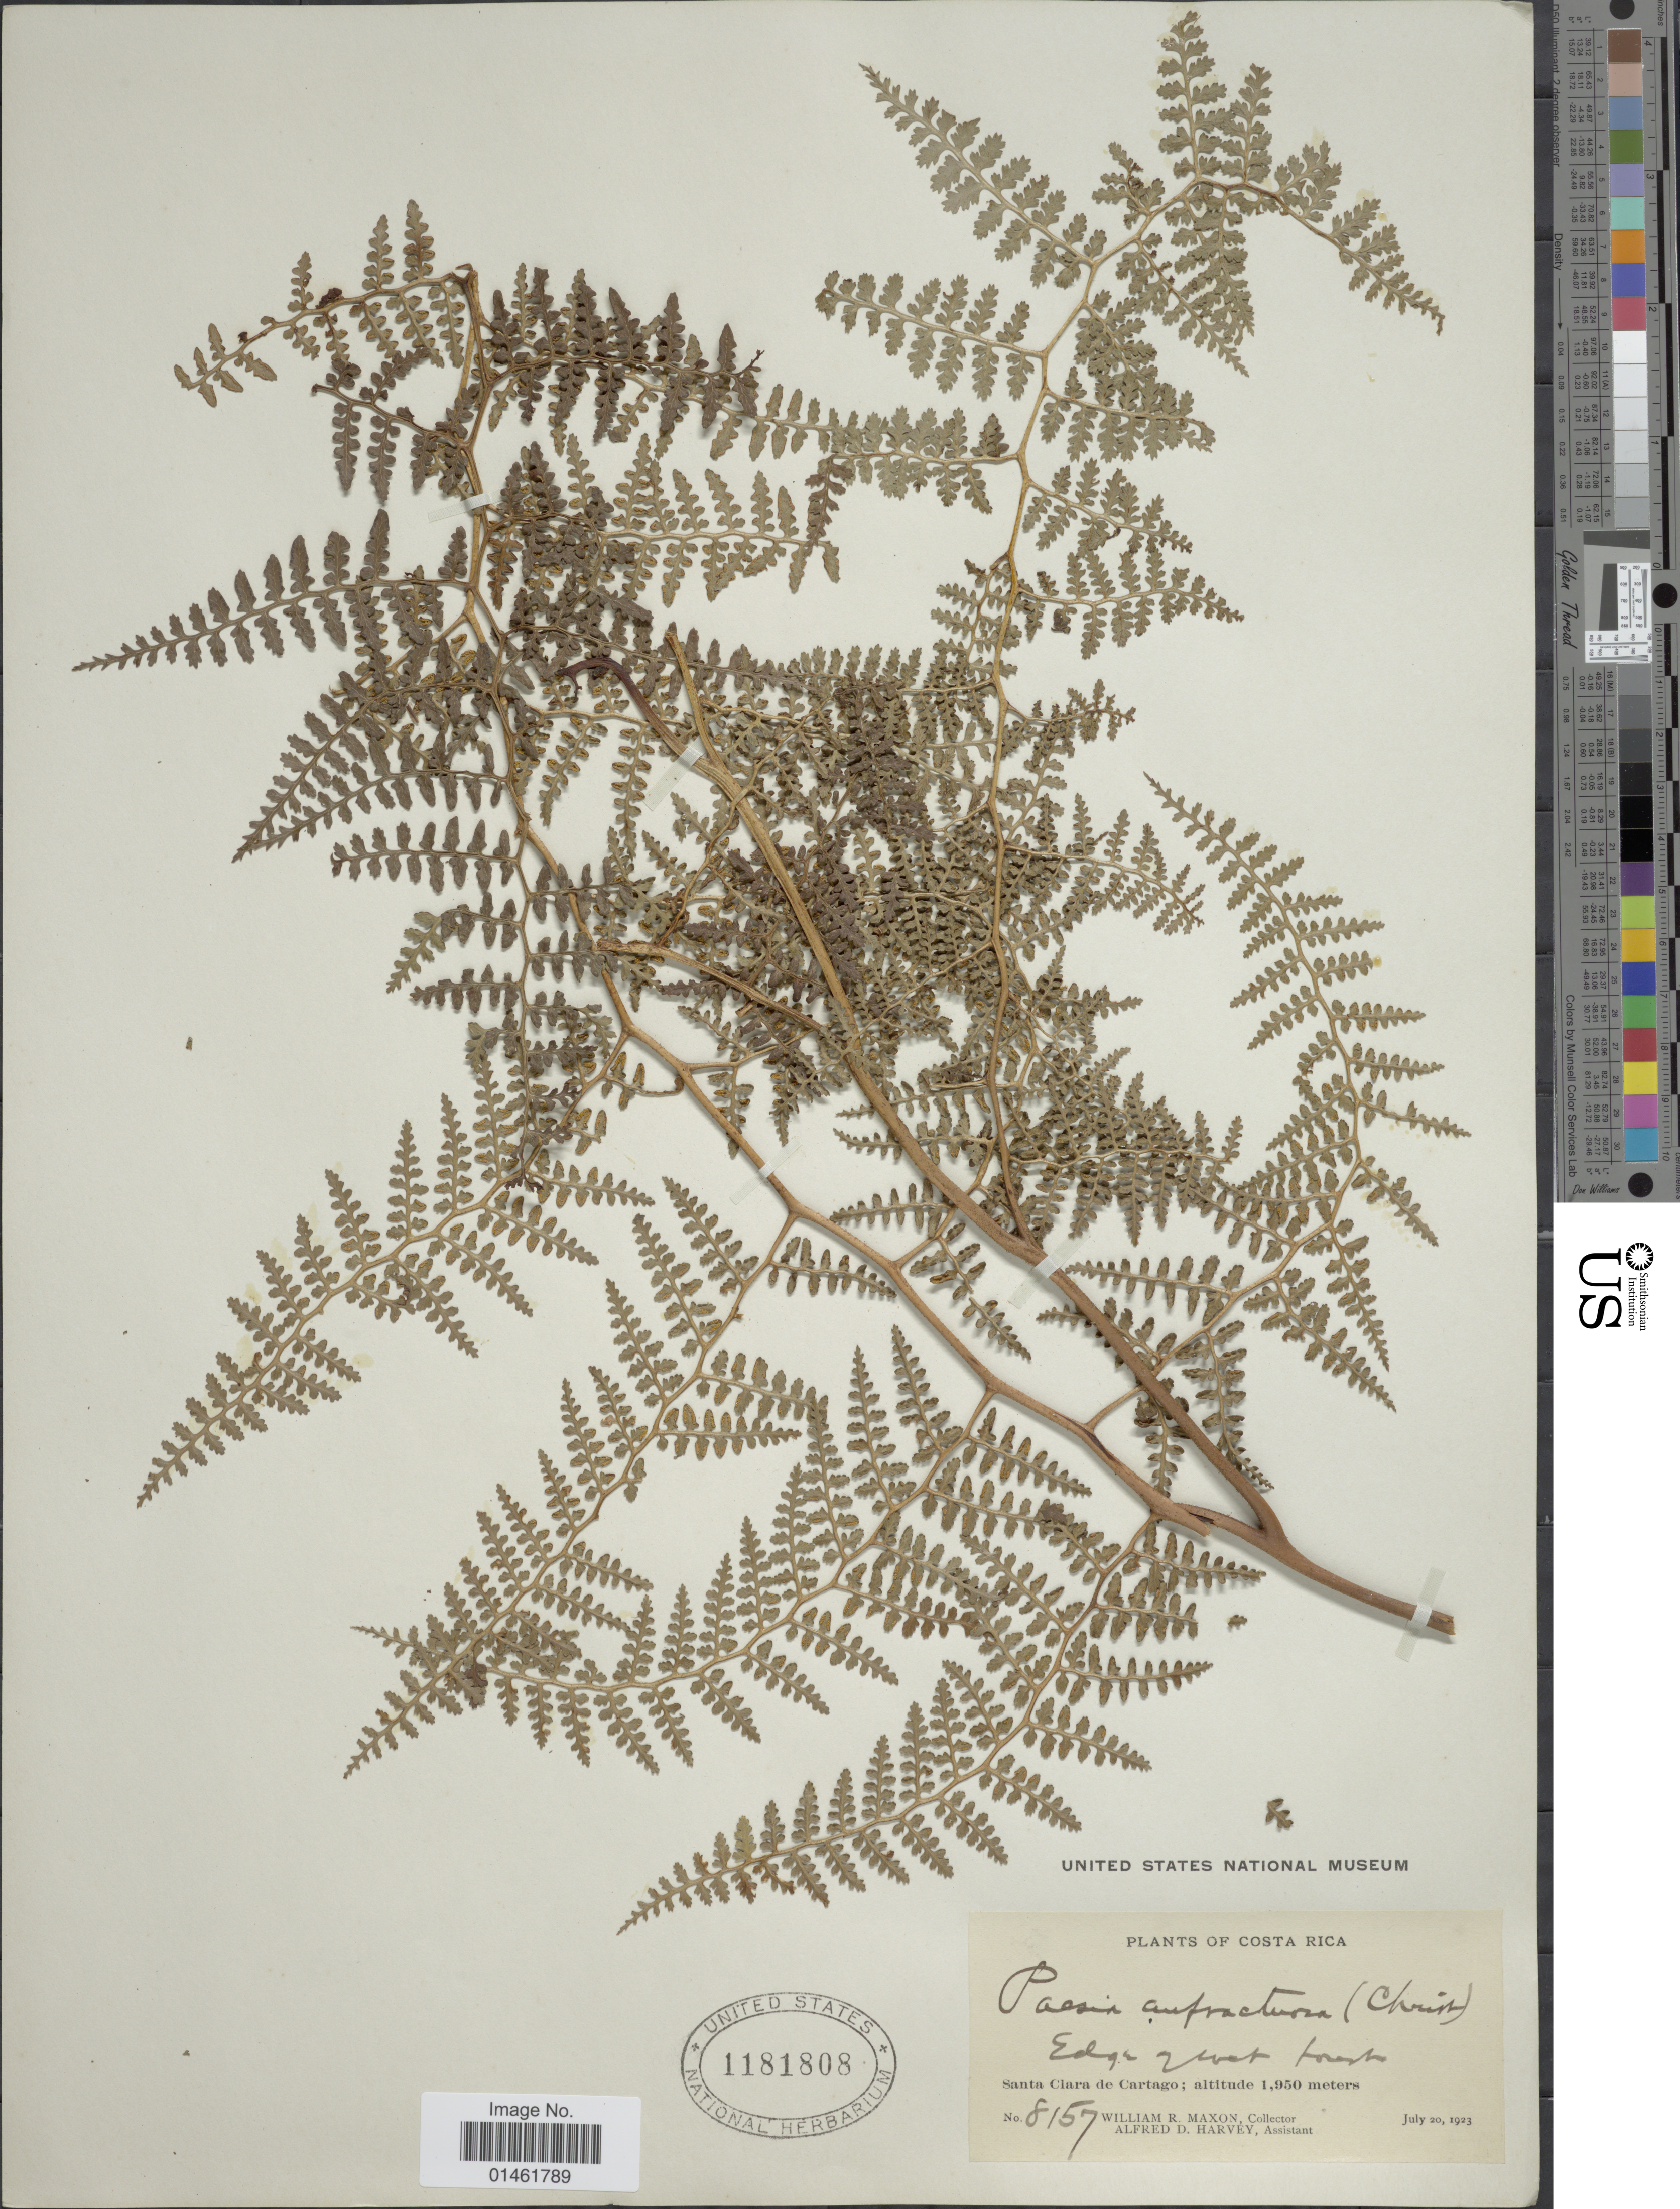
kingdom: Plantae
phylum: Tracheophyta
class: Polypodiopsida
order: Polypodiales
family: Dennstaedtiaceae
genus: Paesia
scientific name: Paesia anfractuosa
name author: (Christ) C. Chr.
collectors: W. R. Maxon & A. D. Harvey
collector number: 8157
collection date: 1923-07-20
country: Costa Rica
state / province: Cartago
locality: Santa Clara de Cartago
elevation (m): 1950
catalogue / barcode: US 1181808